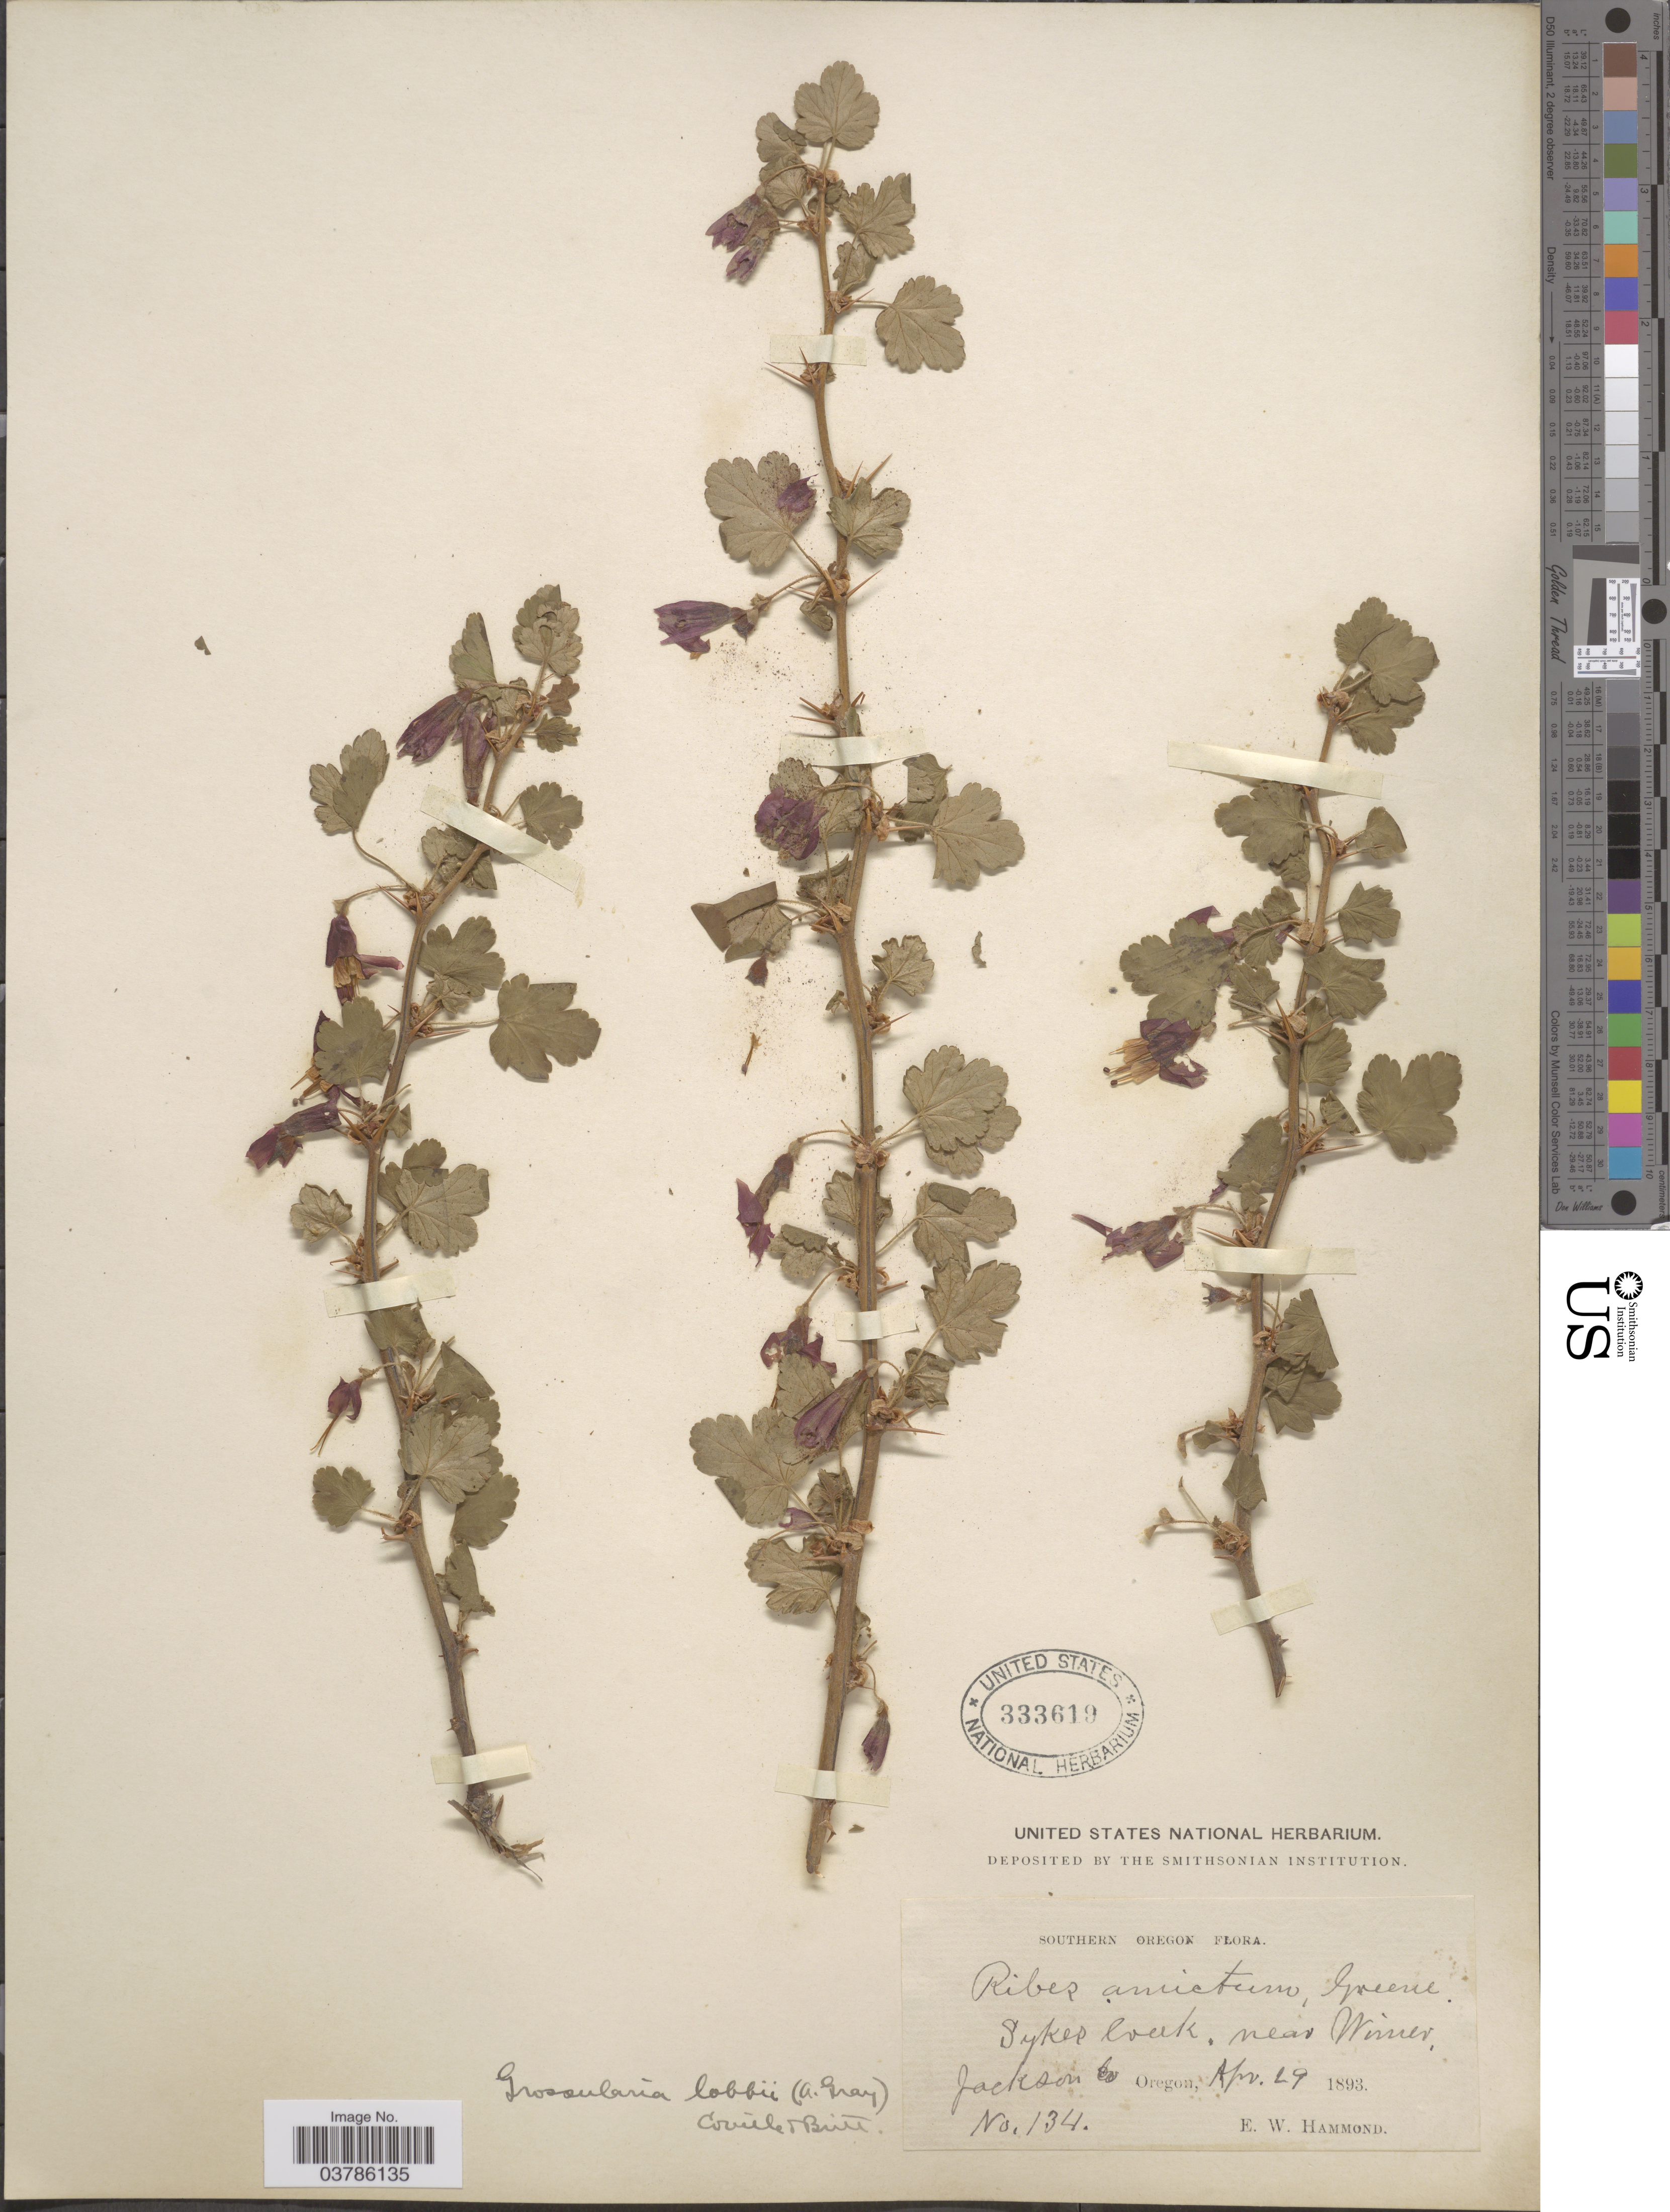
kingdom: Plantae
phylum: Tracheophyta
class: Magnoliopsida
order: Saxifragales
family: Grossulariaceae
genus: Ribes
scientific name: Ribes lobbii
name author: A. Gray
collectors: E. Hammond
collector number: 134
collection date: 1893-04-29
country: United States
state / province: Oregon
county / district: Jackson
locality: Southern Oregon. Sykes Creek, near Wimer. Jackson Co.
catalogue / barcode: US 333619